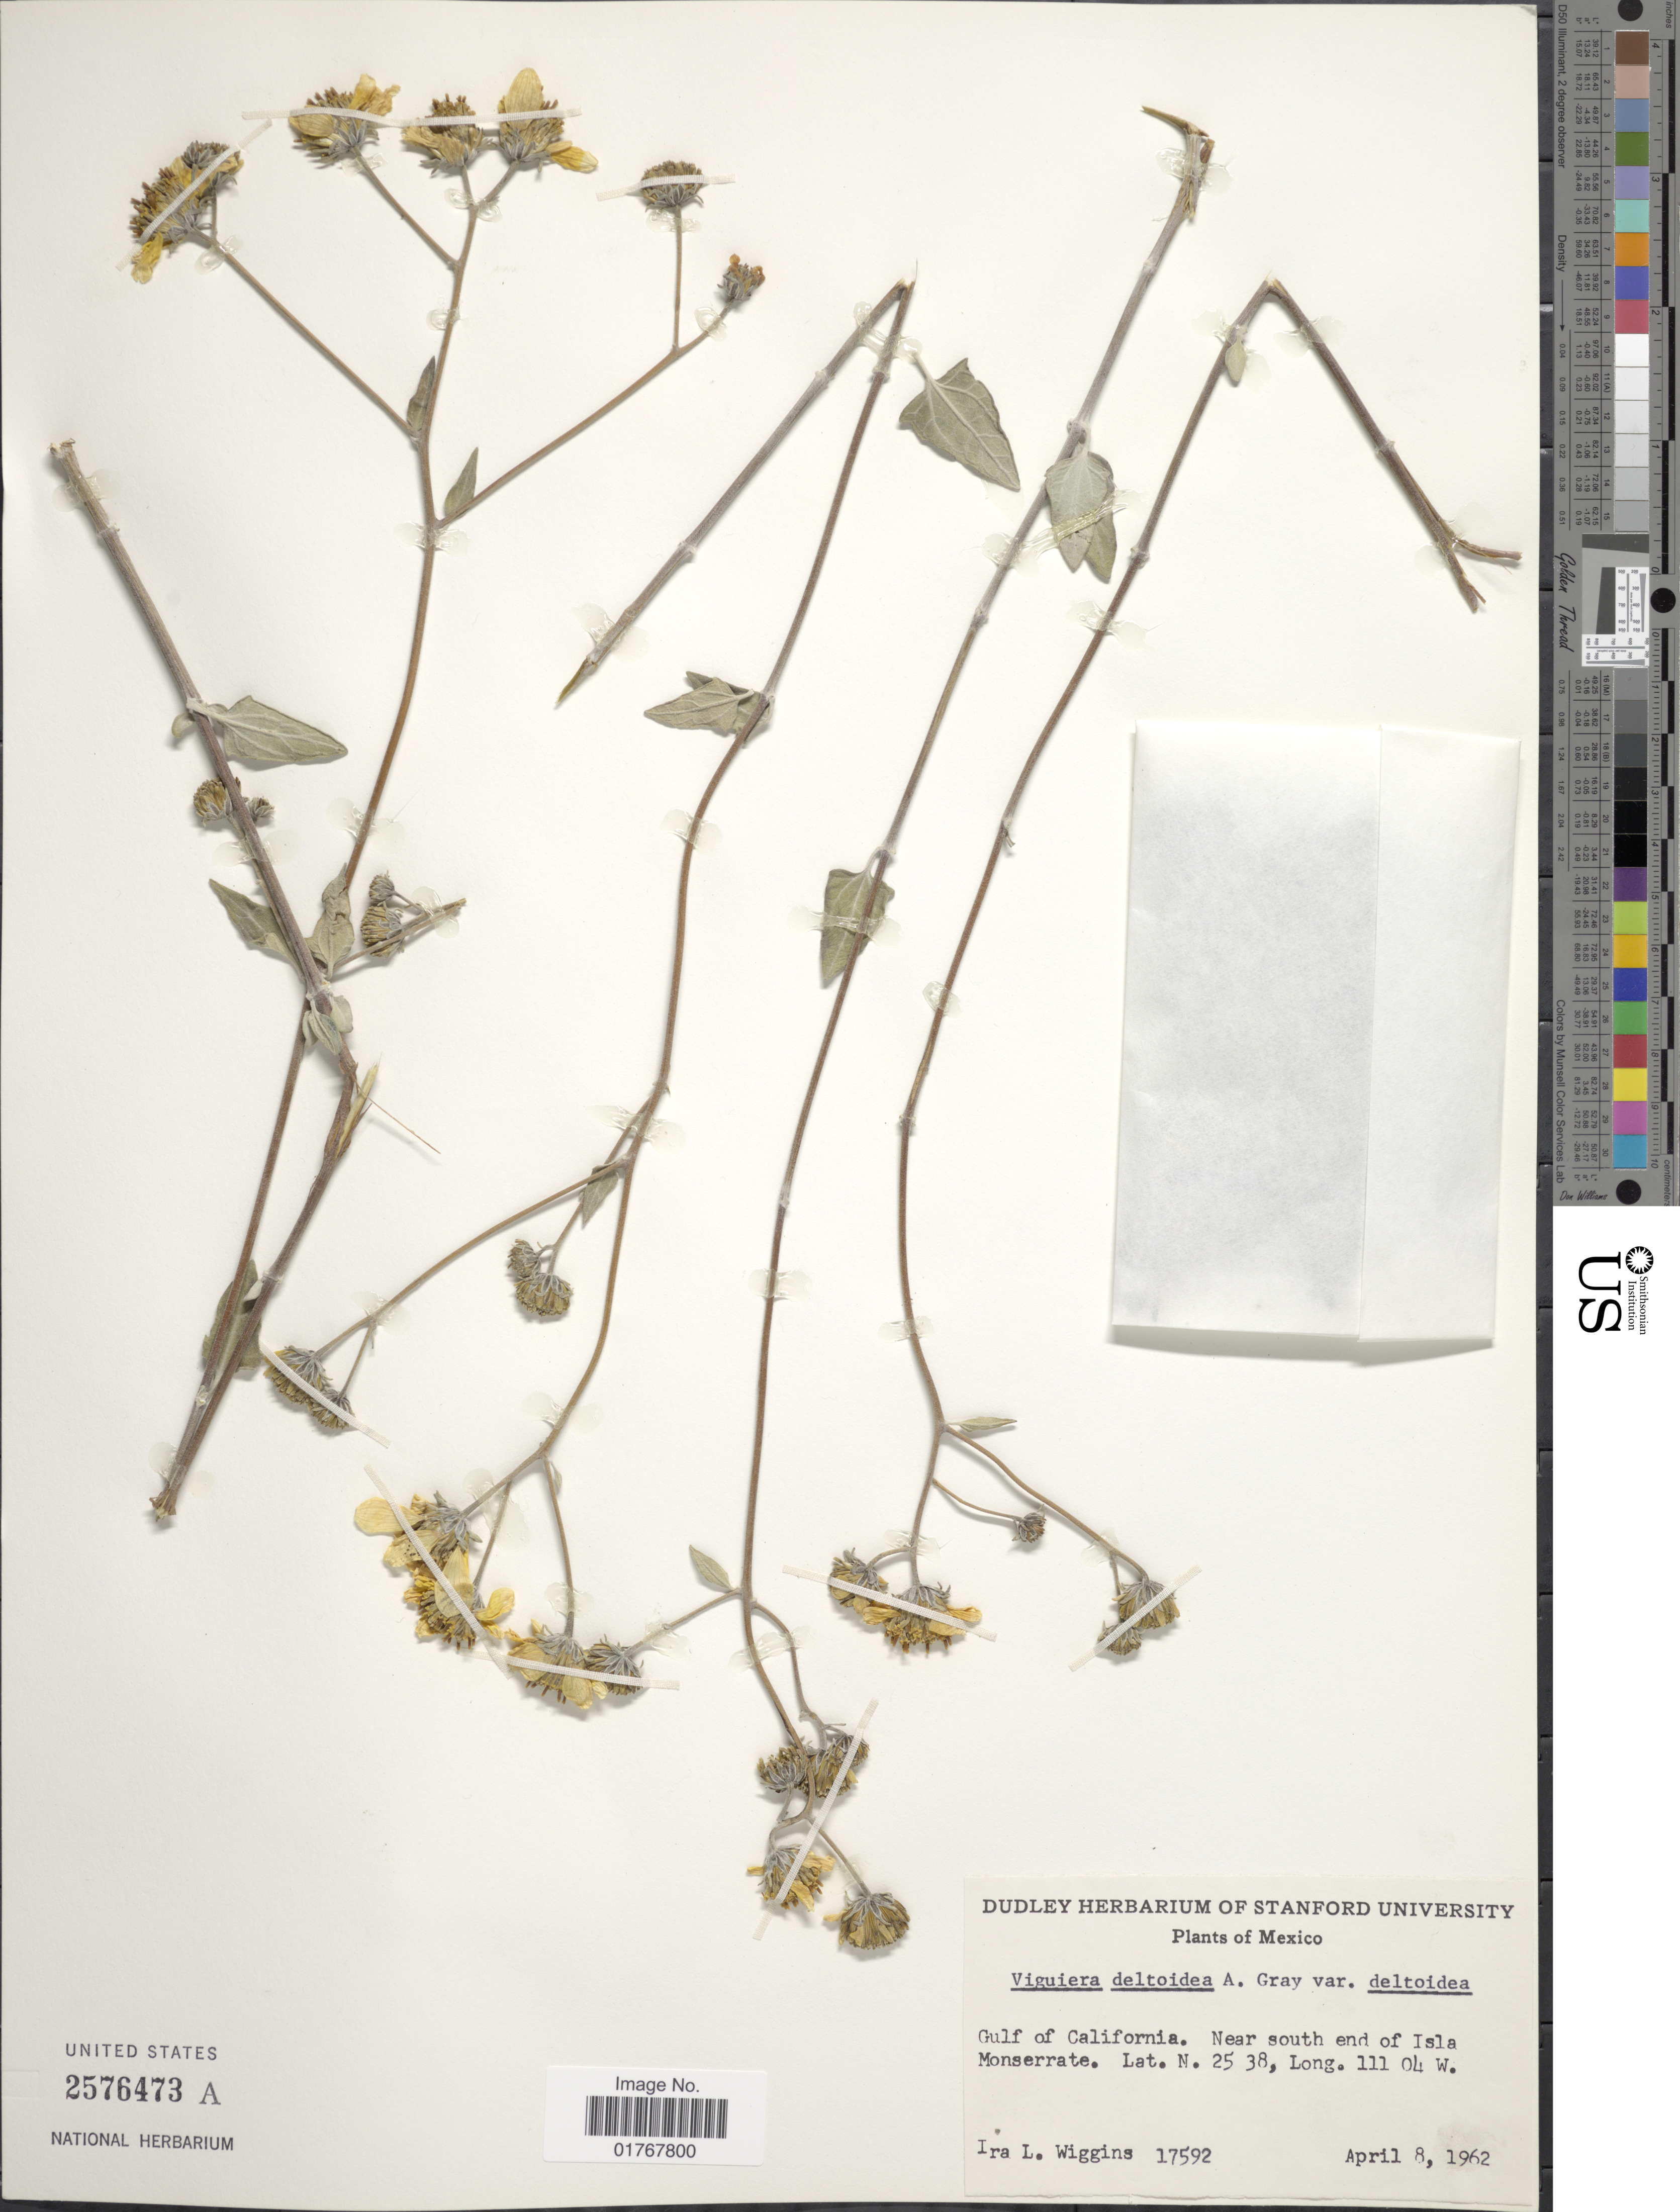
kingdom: Plantae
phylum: Tracheophyta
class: Magnoliopsida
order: Asterales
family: Asteraceae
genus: Viguiera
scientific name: Viguiera deltoidea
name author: A. Gray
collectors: I. L. Wiggins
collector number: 17592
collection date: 1962-04-08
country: United States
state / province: California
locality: Gulf of California. Near south end of Isla Monserrate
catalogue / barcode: US 2576473A